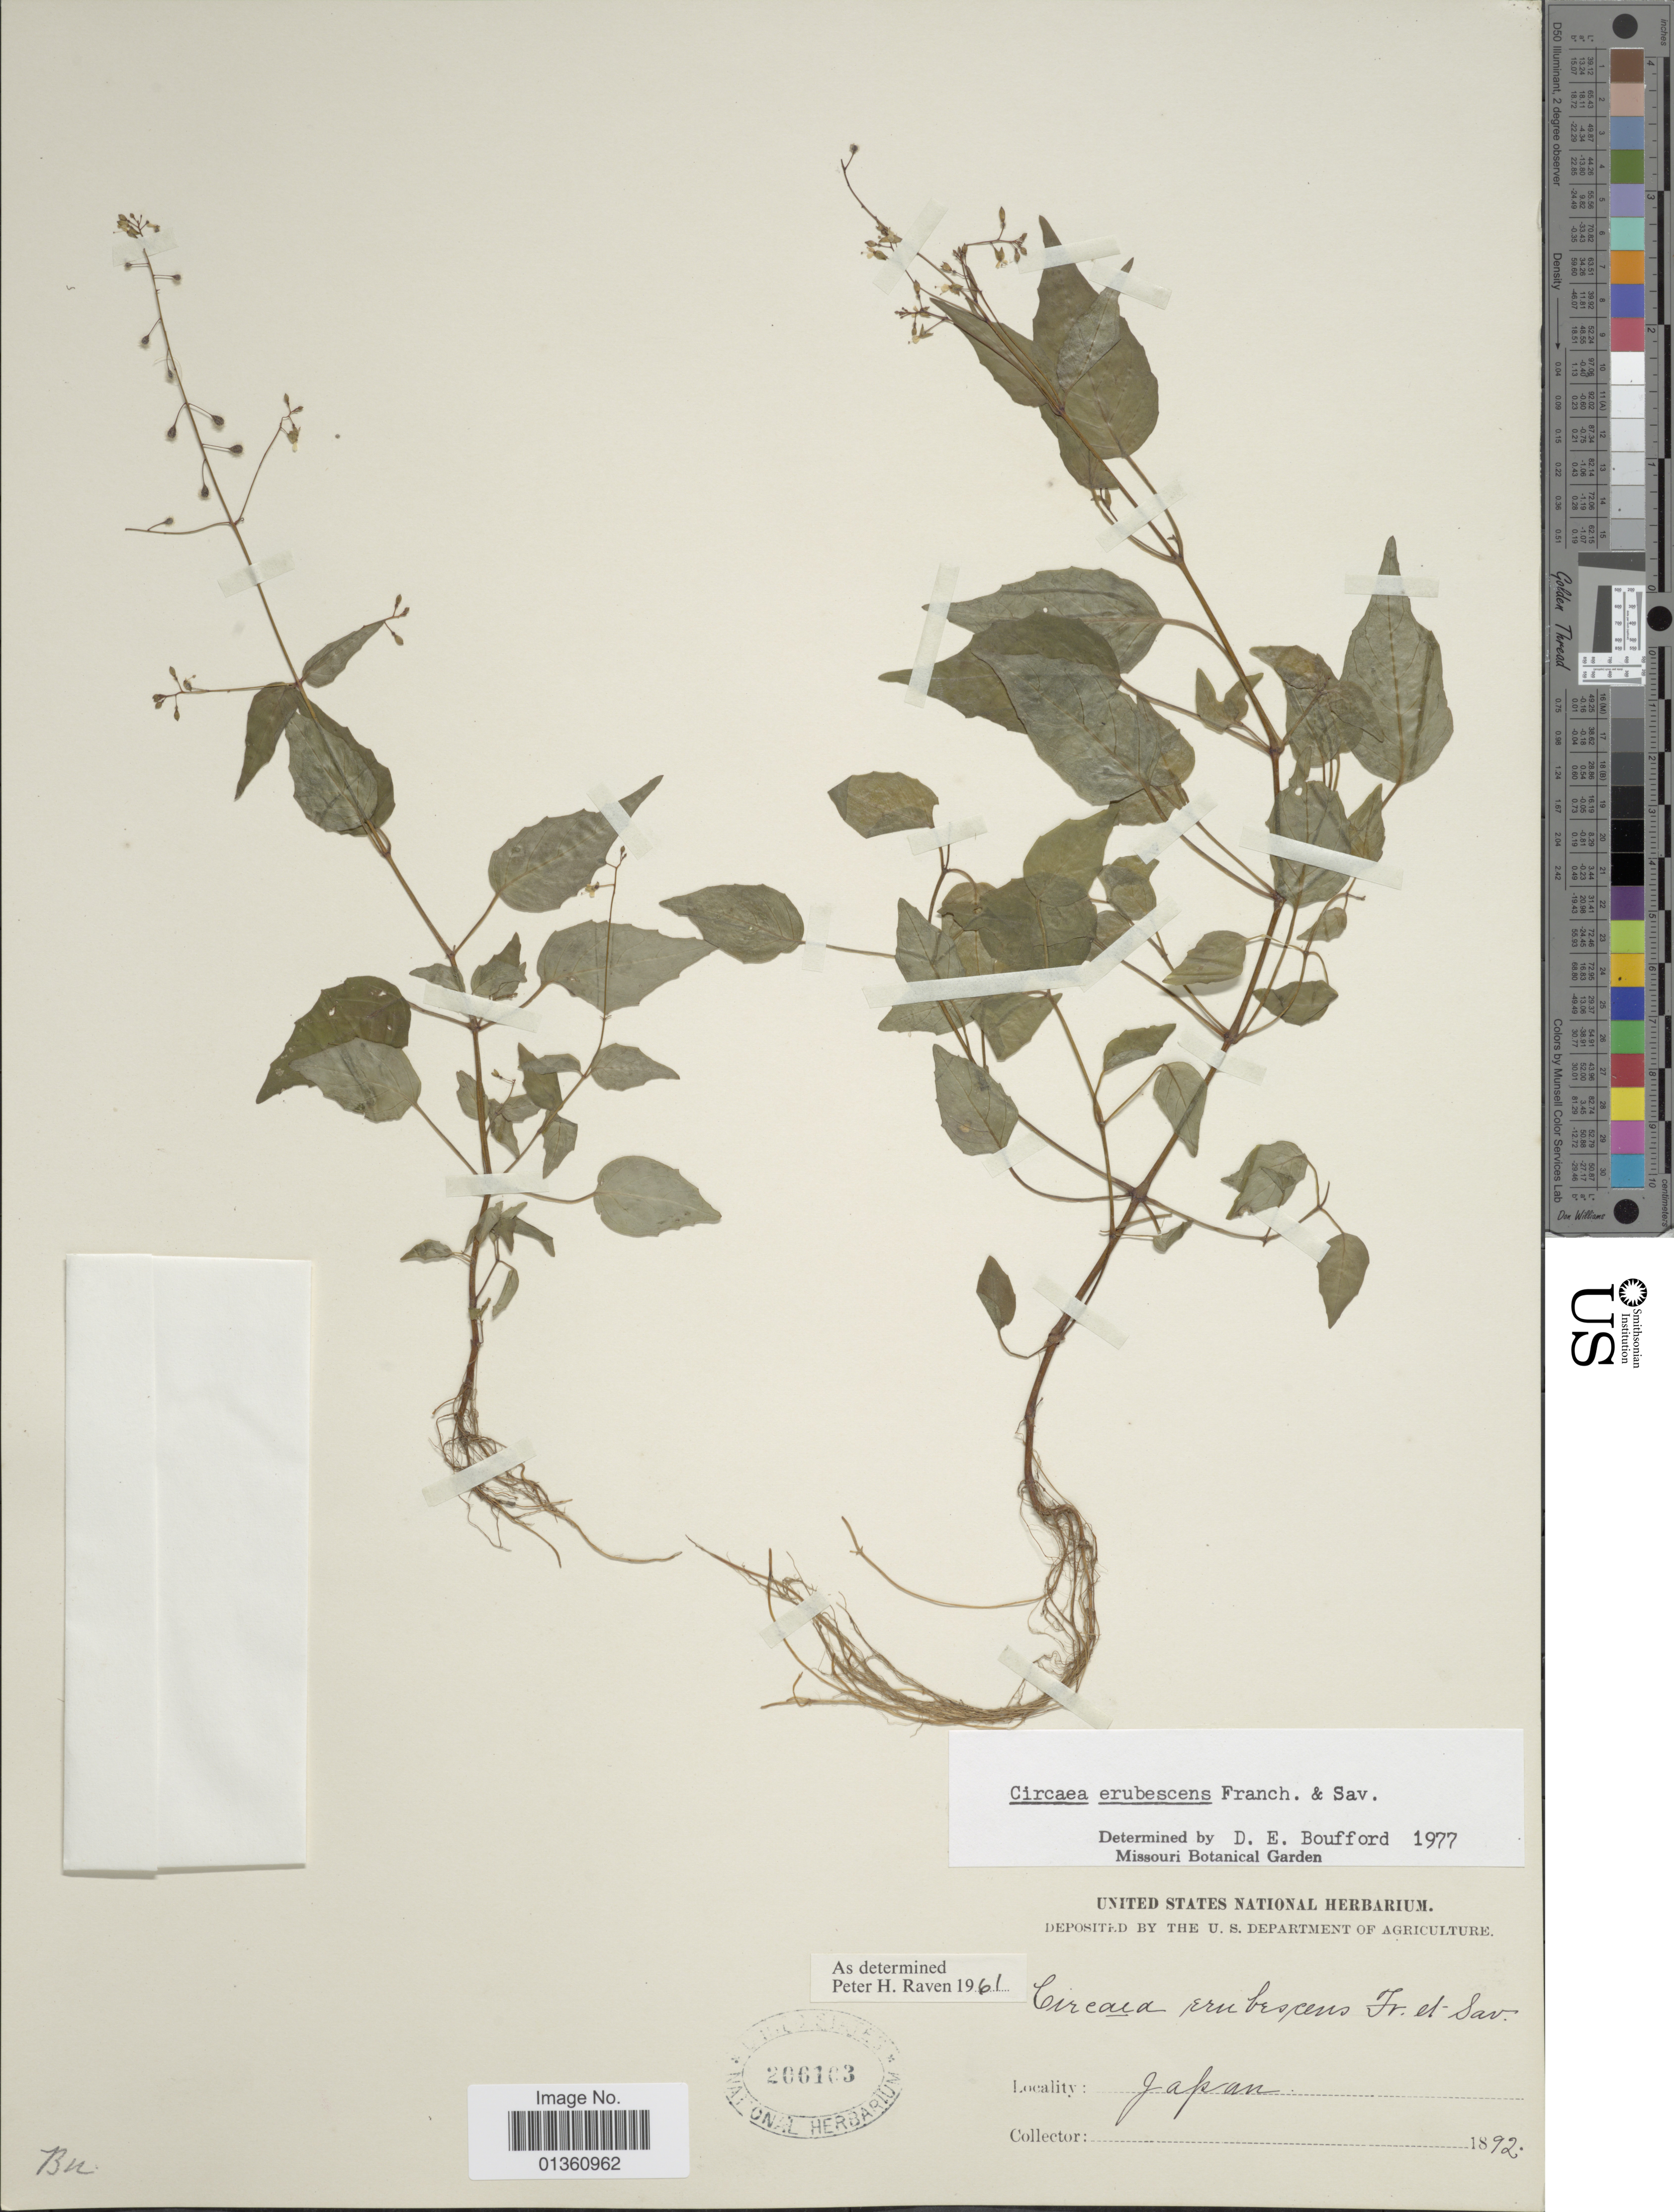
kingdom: Plantae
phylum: Tracheophyta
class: Magnoliopsida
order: Myrtales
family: Onagraceae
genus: Circaea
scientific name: Circaea erubescens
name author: Franch. & Sav.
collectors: U.S. National Herbarium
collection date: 1892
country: Japan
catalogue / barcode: US 206103